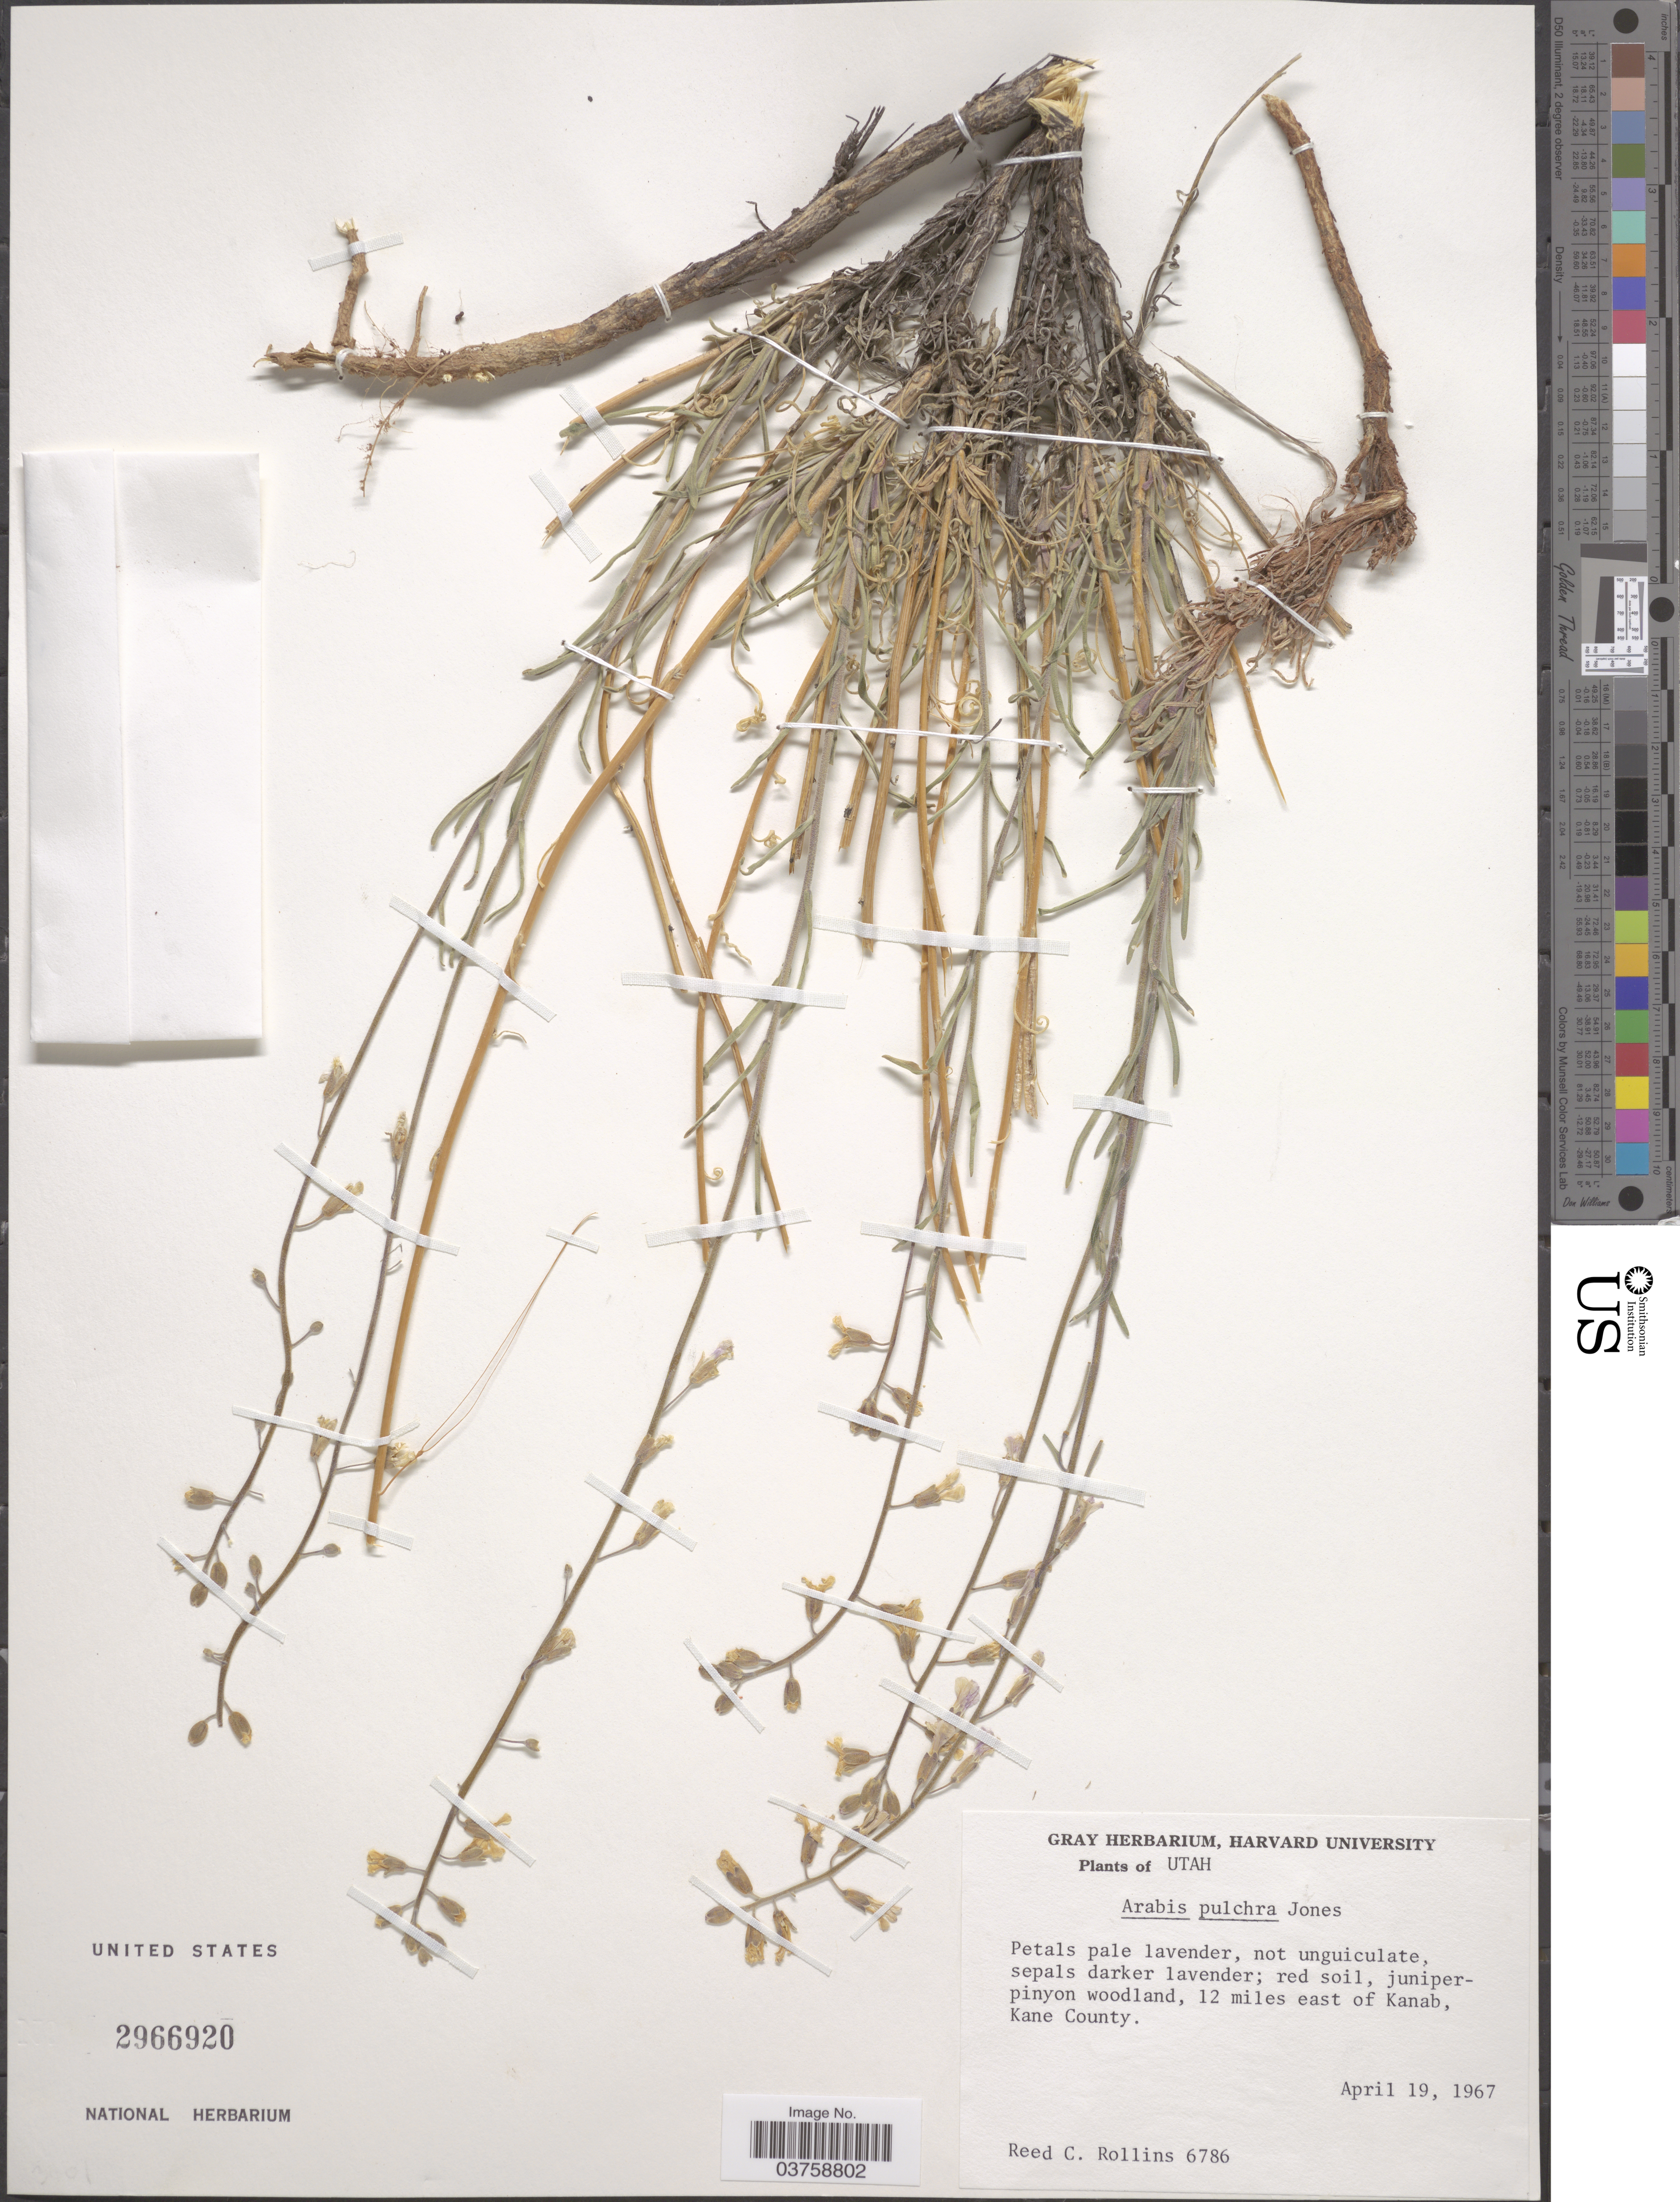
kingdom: Plantae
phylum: Tracheophyta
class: Magnoliopsida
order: Brassicales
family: Brassicaceae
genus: Arabis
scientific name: Arabis pulchra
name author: M.E. Jones ex S. Watson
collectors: R. C. Rollins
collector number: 6786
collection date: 1967-04-19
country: United States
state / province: Utah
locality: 12 miles east of Kanab, Kane County.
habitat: juniper pinyon woodland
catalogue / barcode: US 2966920